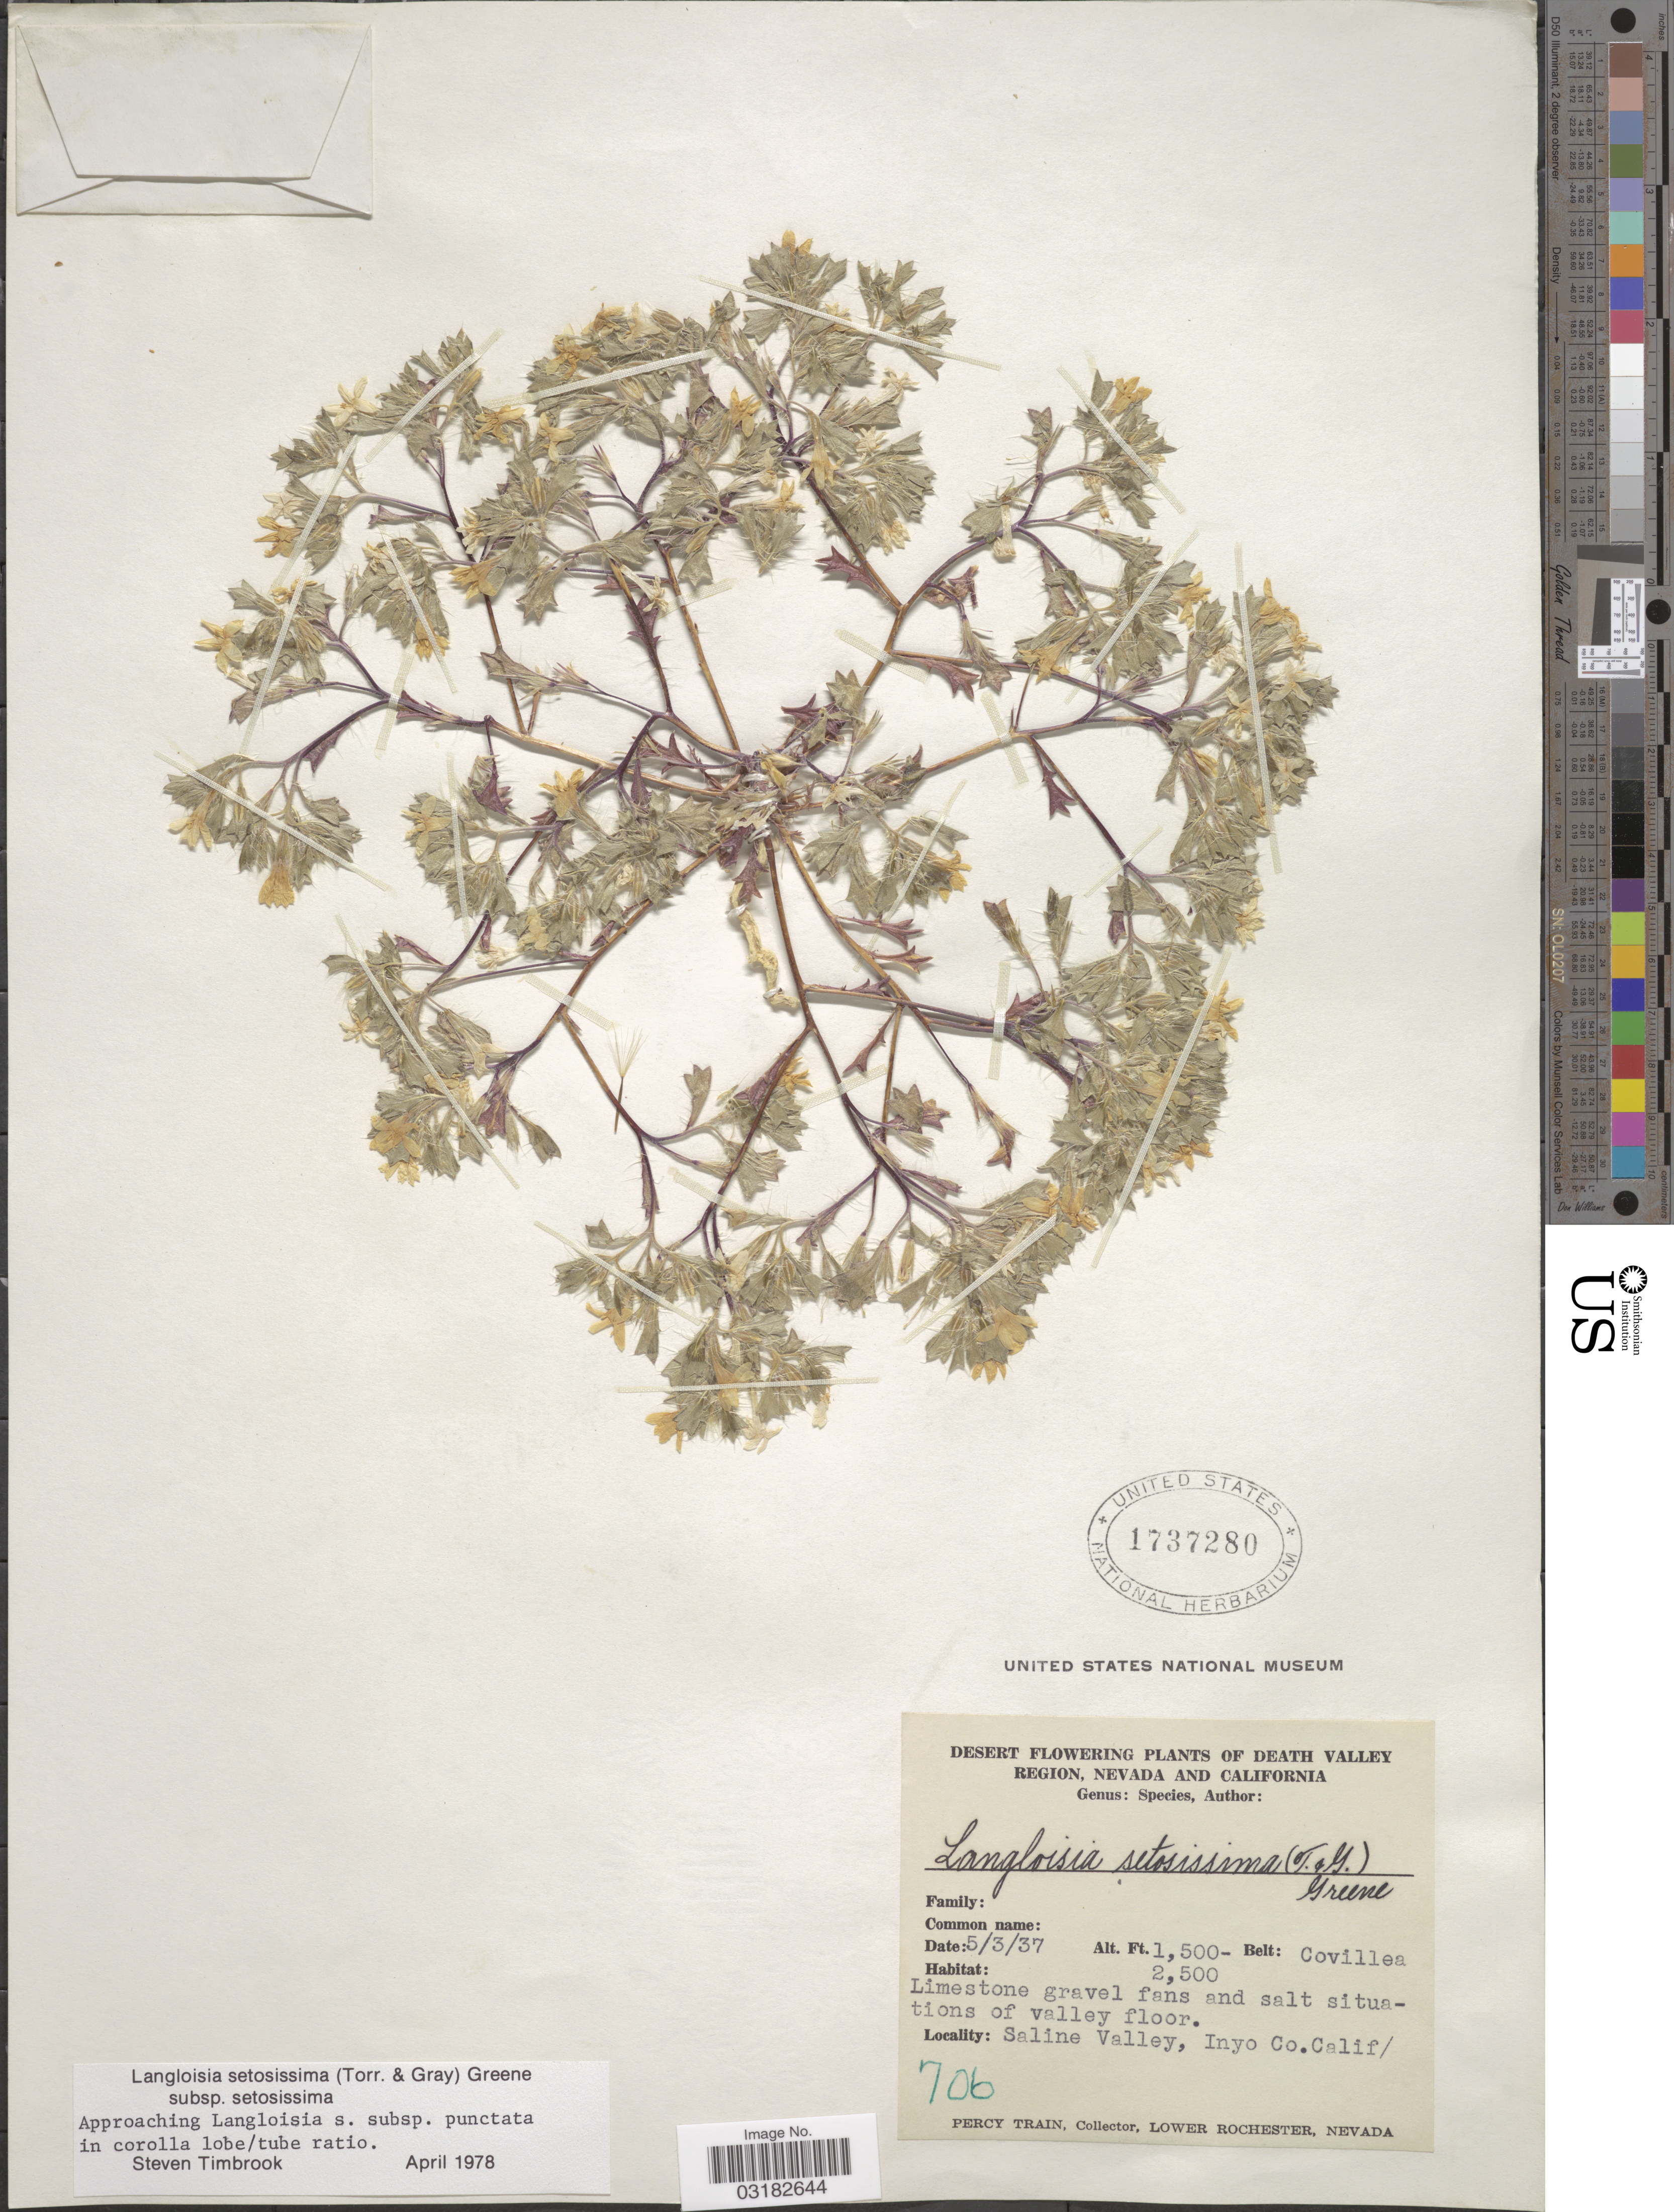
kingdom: Plantae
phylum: Tracheophyta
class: Magnoliopsida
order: Ericales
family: Polemoniaceae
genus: Langloisia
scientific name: Langloisia setosissima subsp. setosissima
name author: (Torr. & A. Gray) Greene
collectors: P. Train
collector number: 706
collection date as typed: Transcribed d/m/y: 3/5/37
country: United States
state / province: California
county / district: Inyo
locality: Death Valley Region. Saline Valley, Inyo Co.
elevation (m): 457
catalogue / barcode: US 1737280